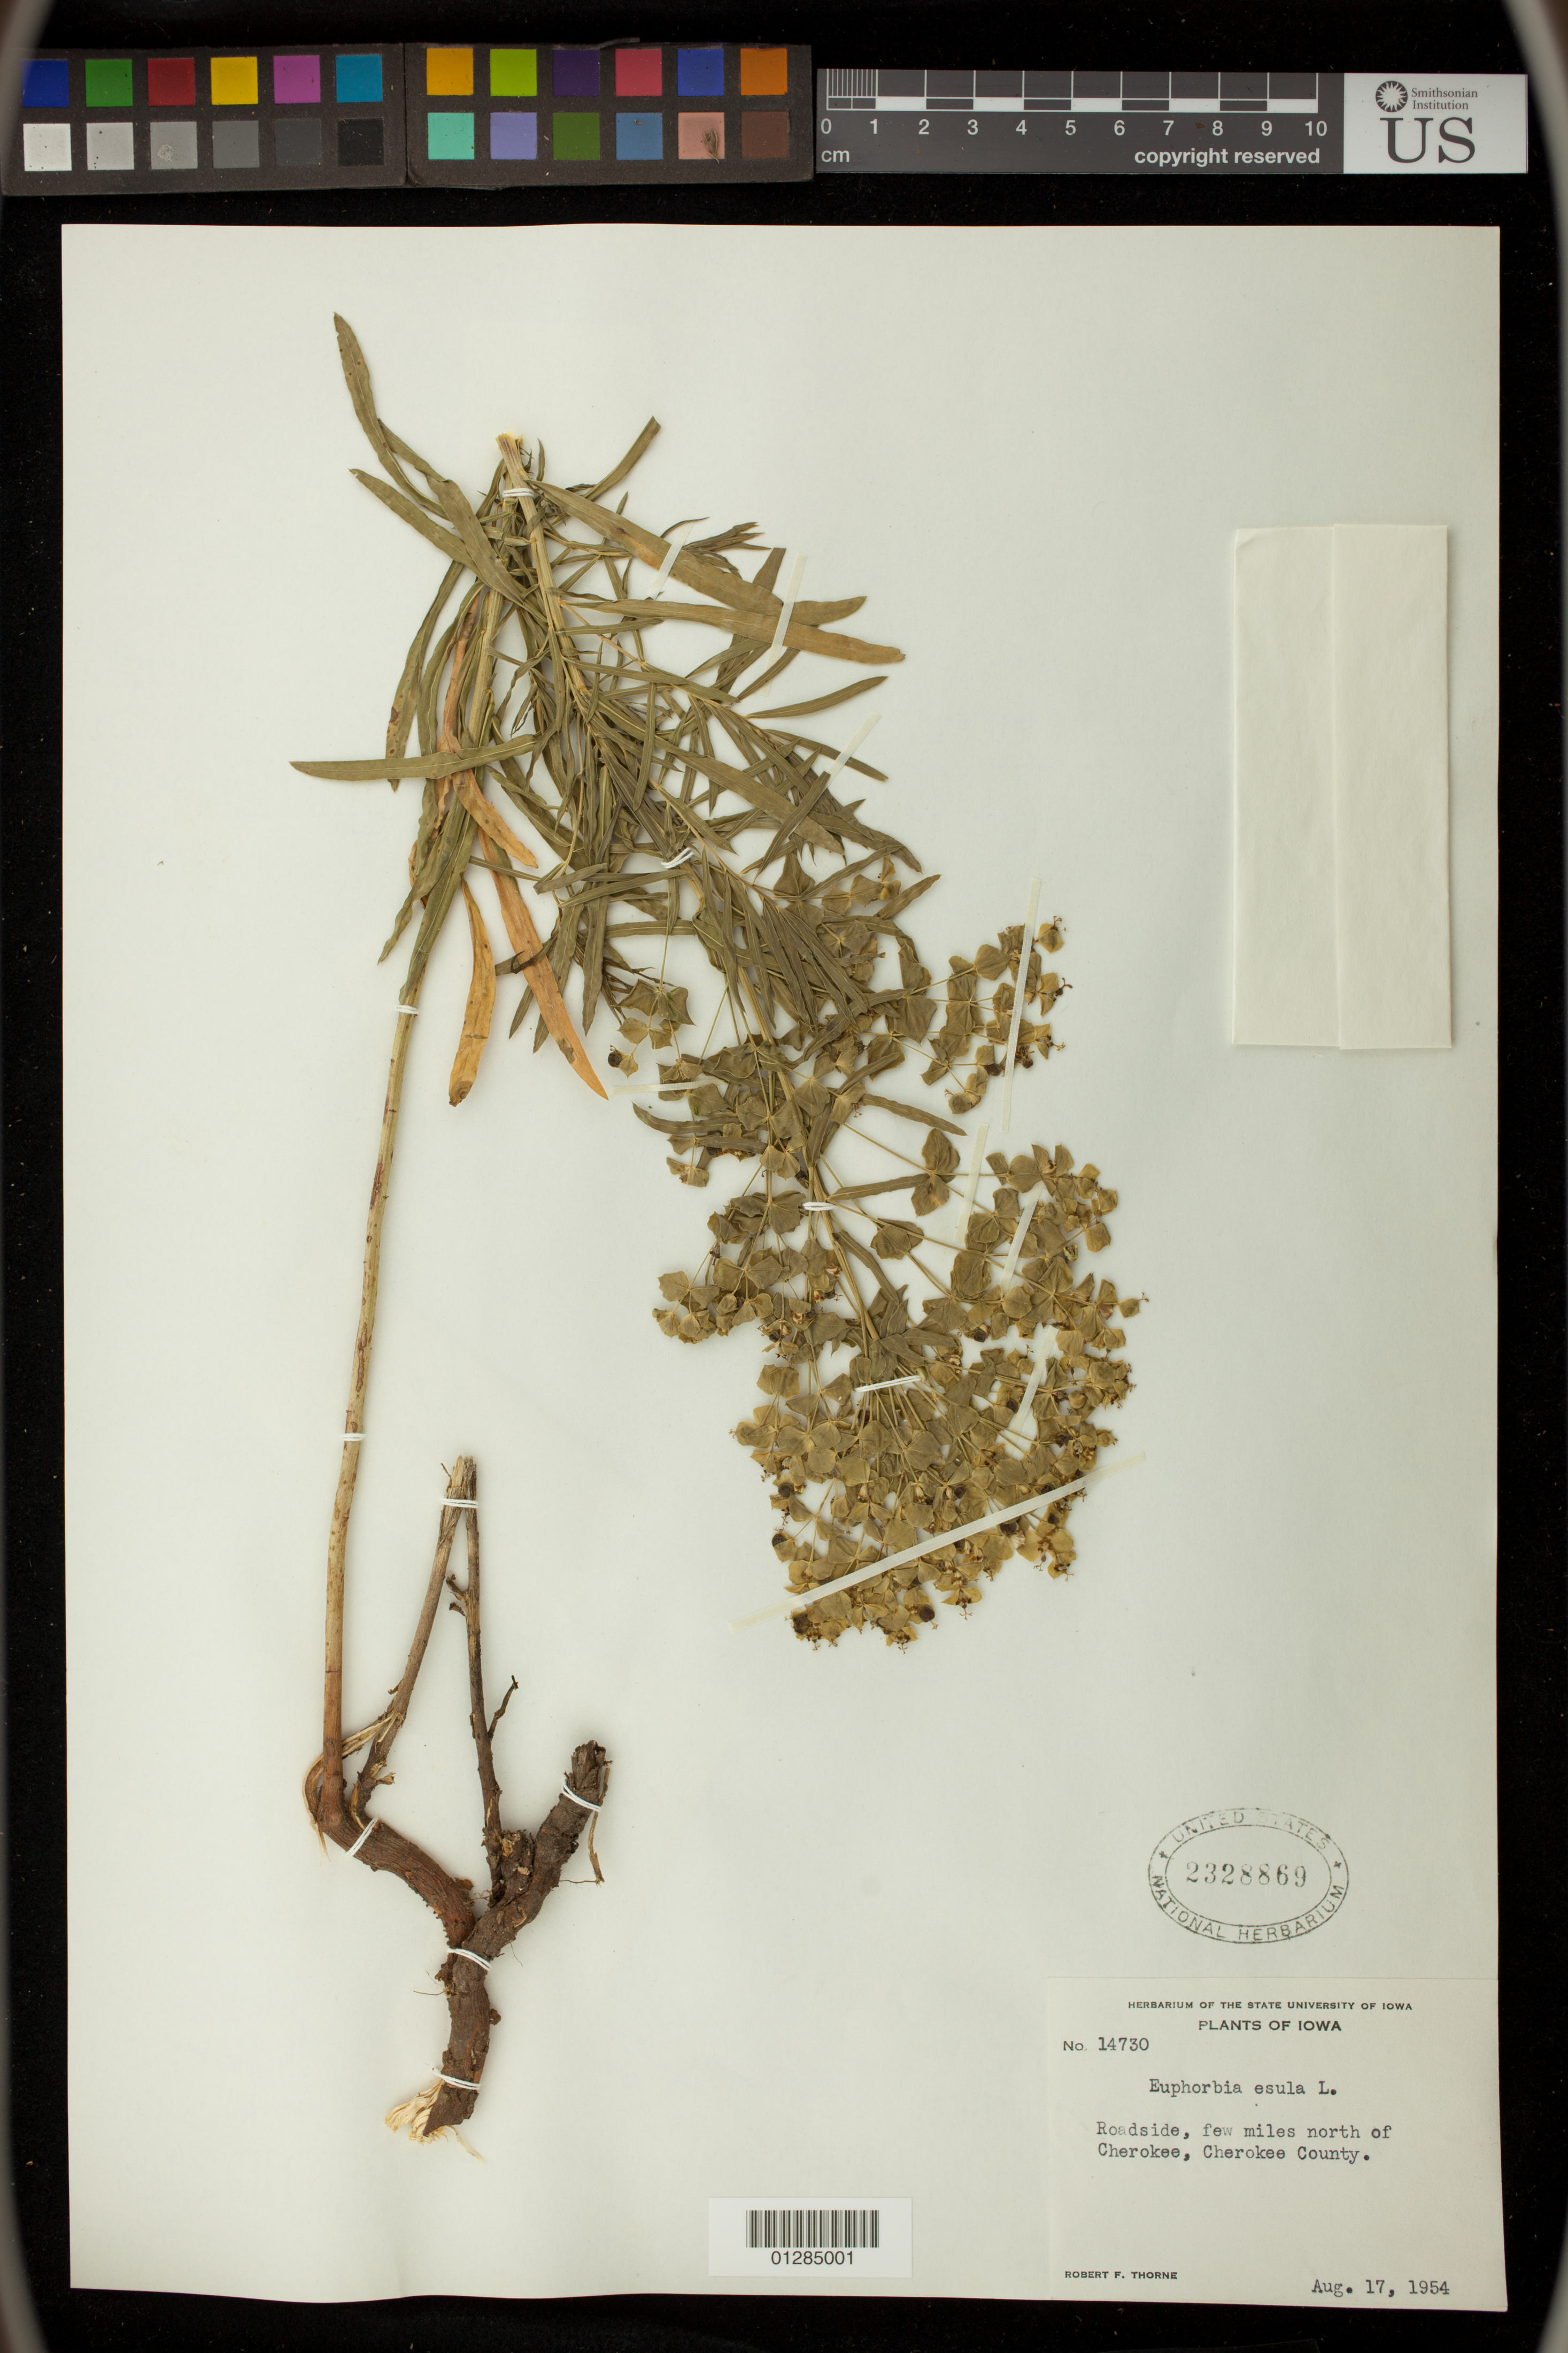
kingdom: Plantae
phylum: Tracheophyta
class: Magnoliopsida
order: Malpighiales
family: Euphorbiaceae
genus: Euphorbia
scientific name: Euphorbia esula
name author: L.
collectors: R. F. Thorne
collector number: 14730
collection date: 1954-08-17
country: United States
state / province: Iowa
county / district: Cherokee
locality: few miles north of Cherokee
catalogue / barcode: US 2328869